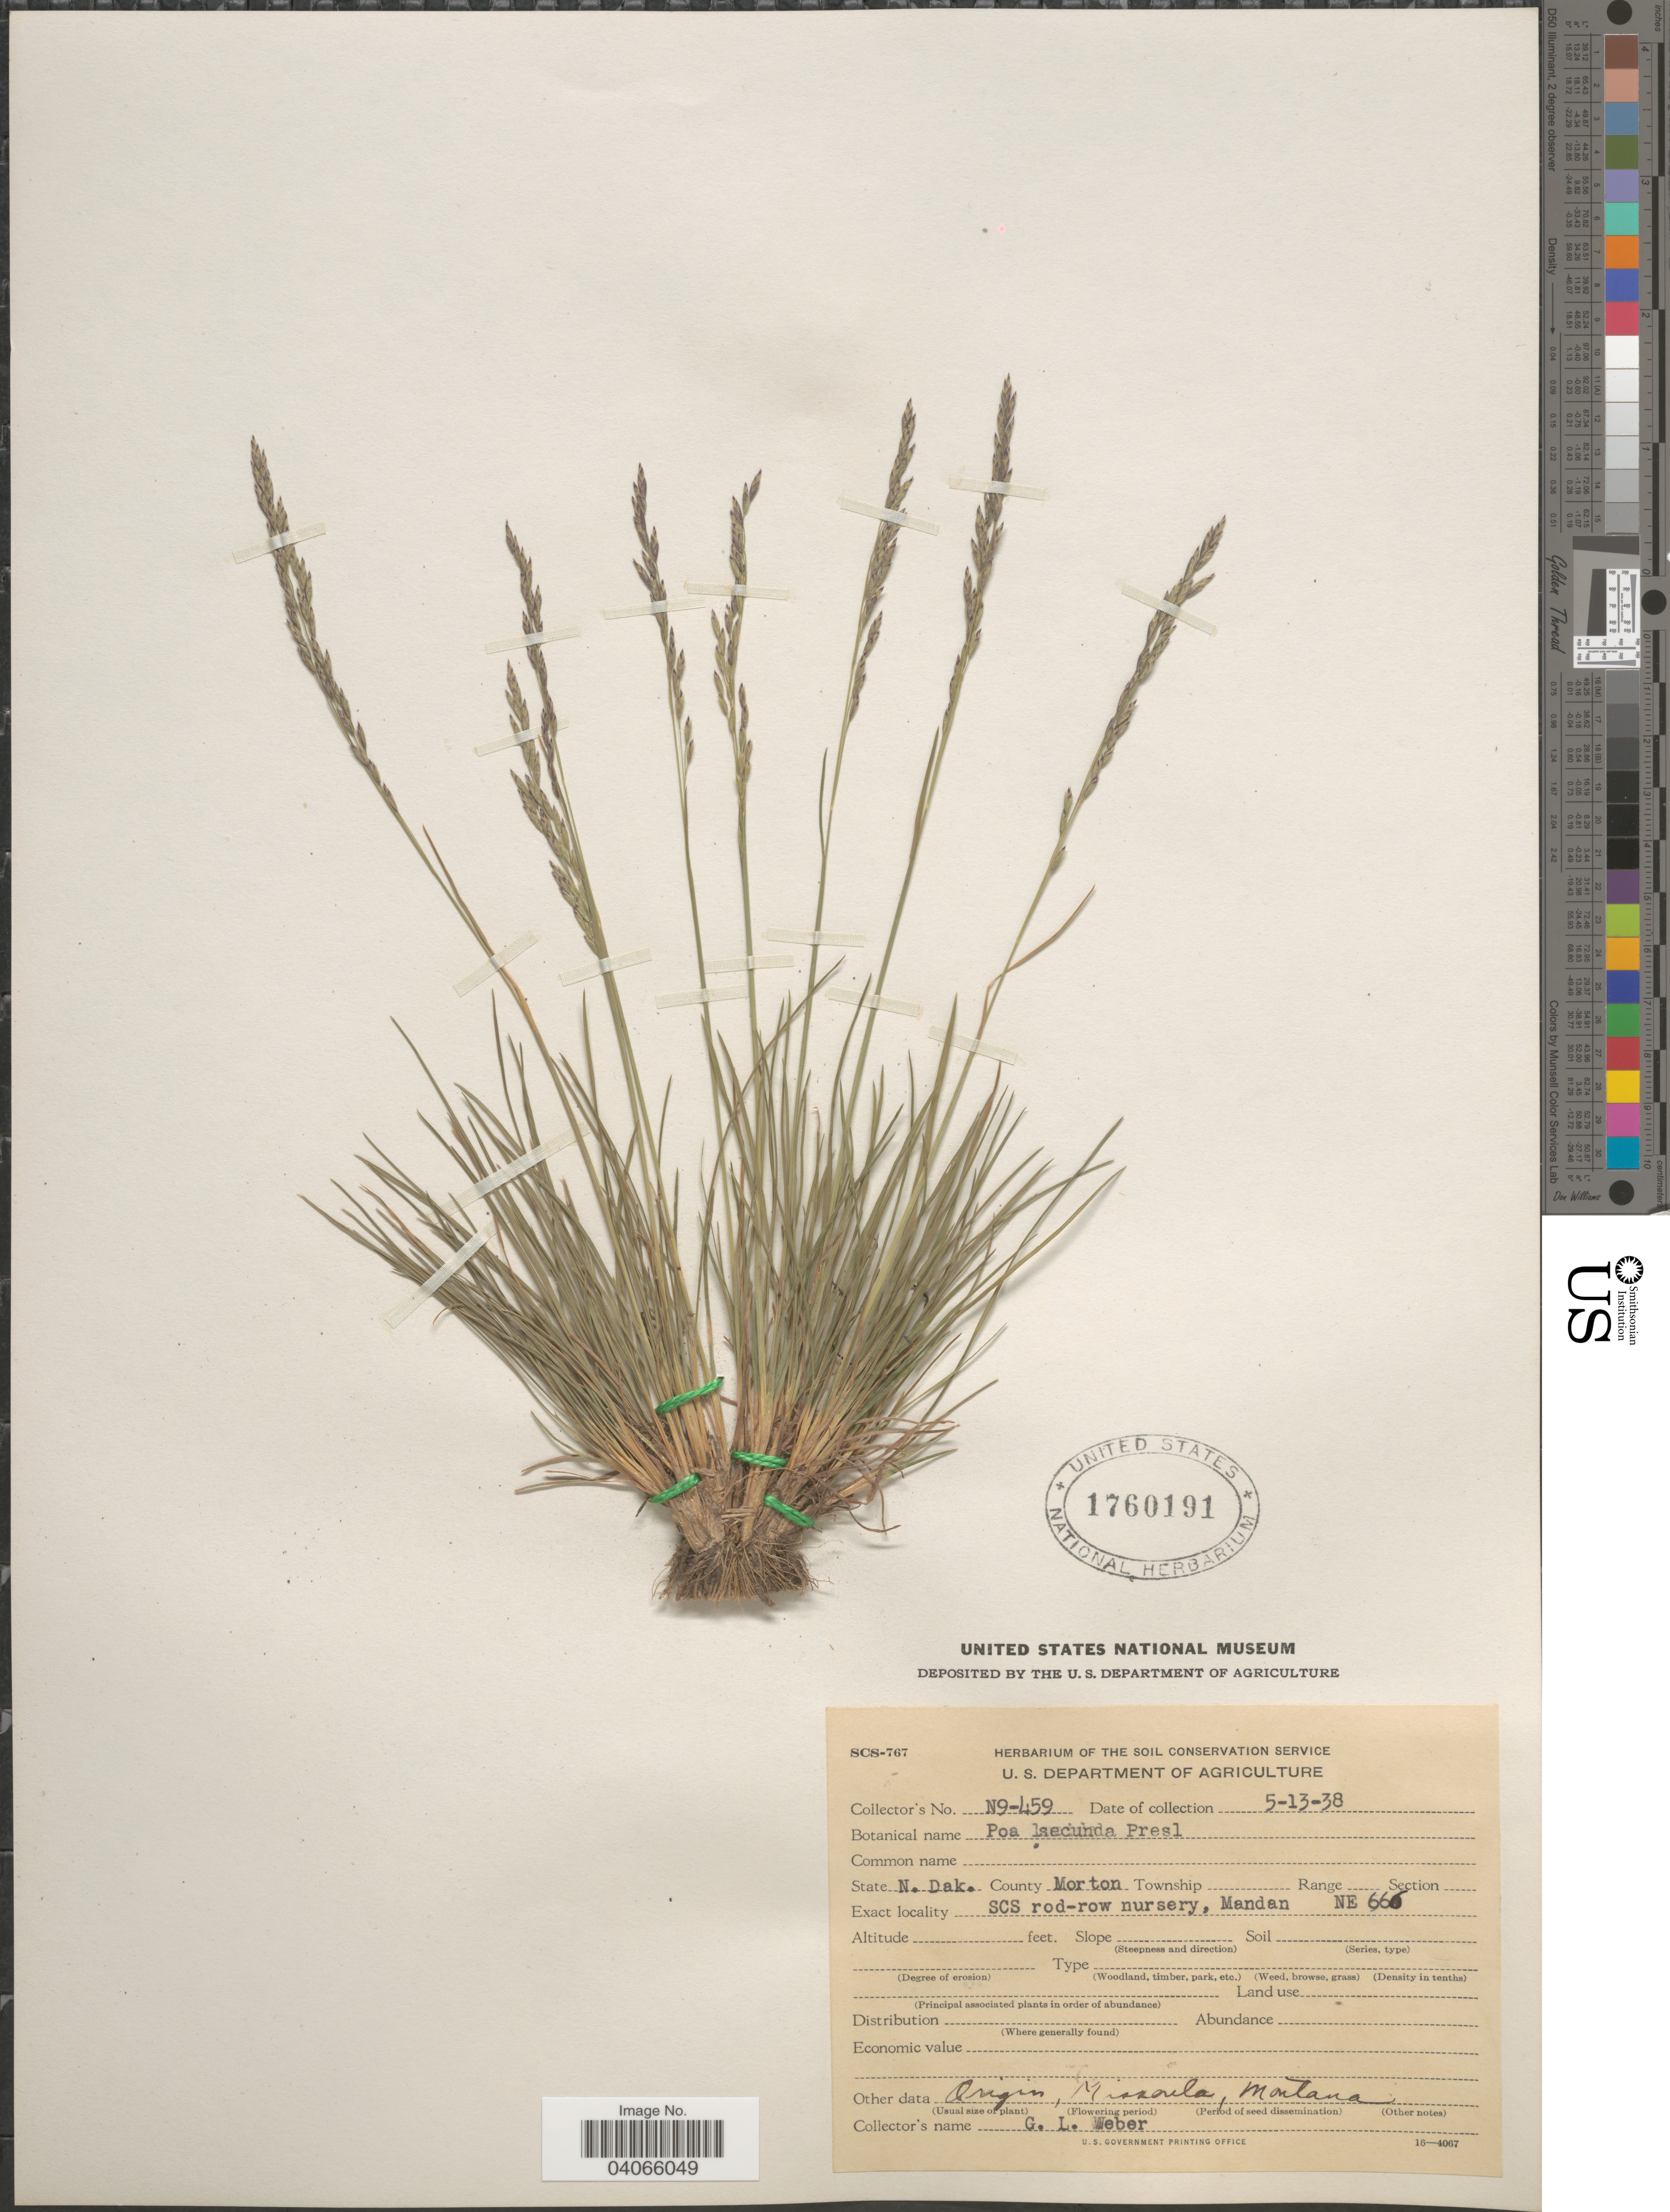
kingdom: Plantae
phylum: Tracheophyta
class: Liliopsida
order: Poales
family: Poaceae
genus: Poa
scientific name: Poa secunda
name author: J. Presl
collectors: G. Weber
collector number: N9-459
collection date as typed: Transcribed d/m/y: 13/5/38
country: United States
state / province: North Dakota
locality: County Morton. SCS rod-row nursery, Mandan NE 666.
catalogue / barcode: US 1760191